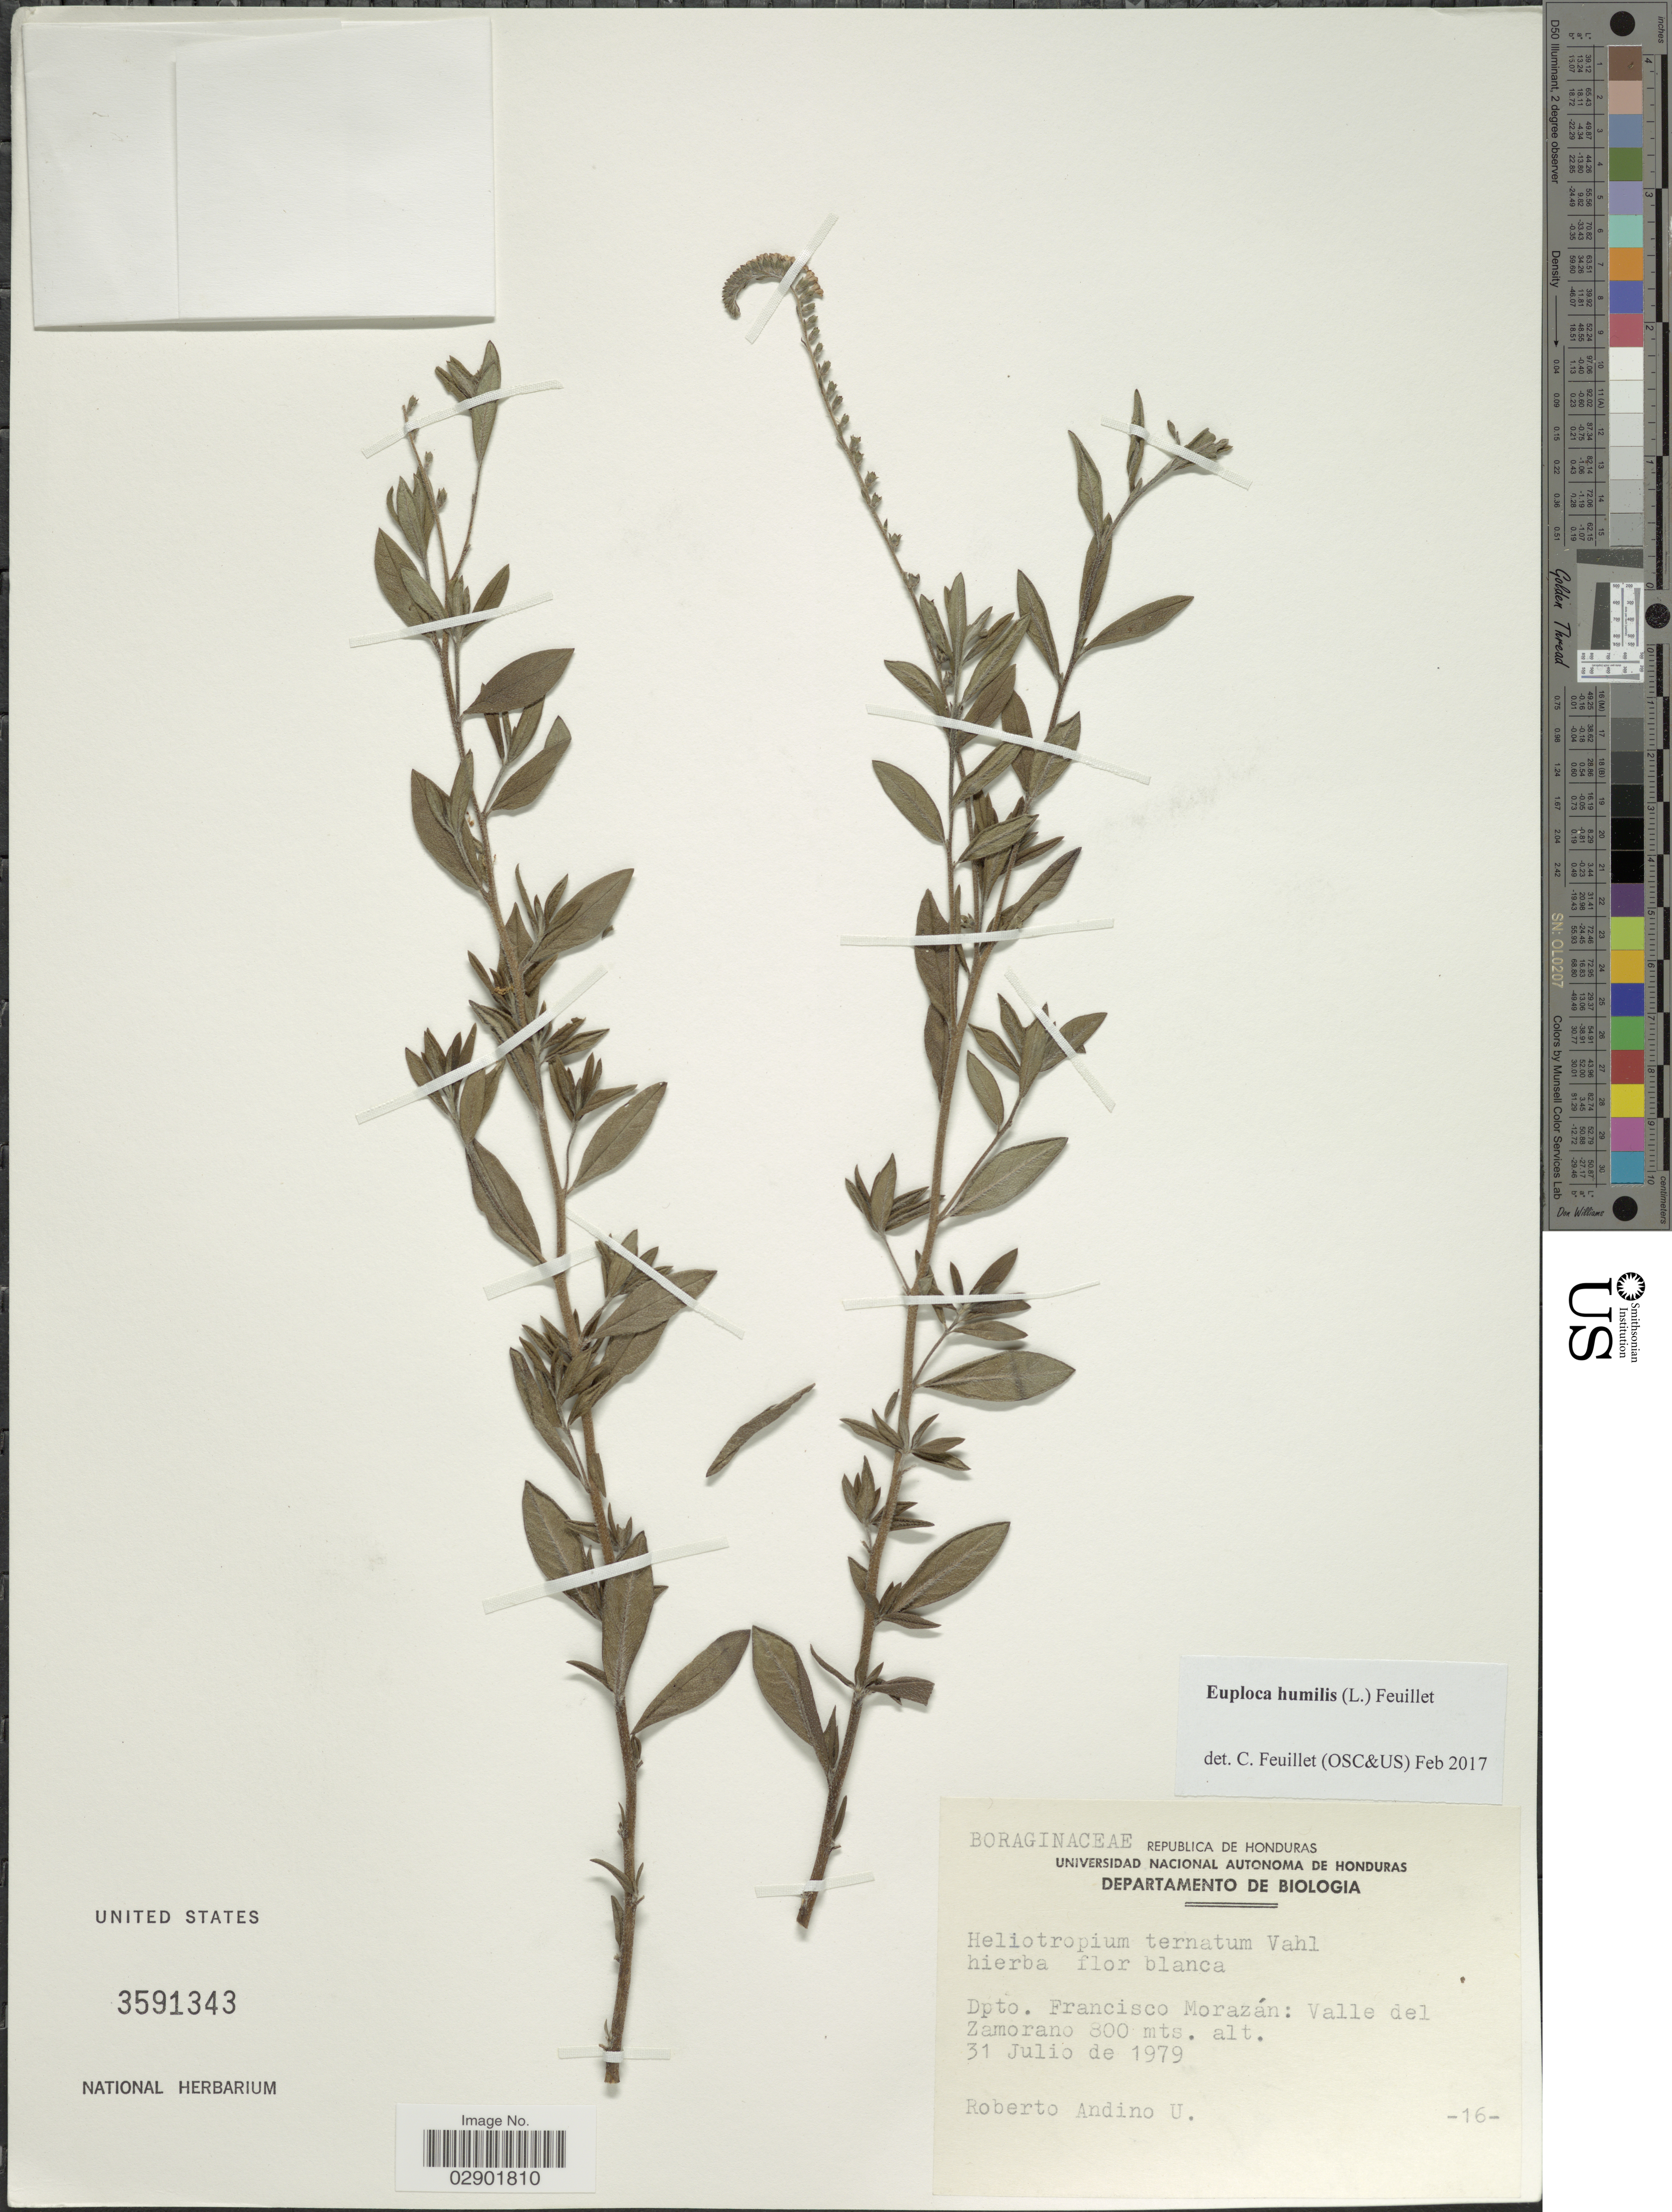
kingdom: Plantae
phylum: Tracheophyta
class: Magnoliopsida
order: Boraginales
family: Heliotropiaceae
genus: Euploca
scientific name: Euploca humilis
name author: (L.) Feuillet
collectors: R. Andino U.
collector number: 16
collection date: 1979-07-31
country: Honduras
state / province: Fco. Morazán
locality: Dpto. Francisco Morazán: Valle del Zamorano.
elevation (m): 800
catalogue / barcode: US 3591343